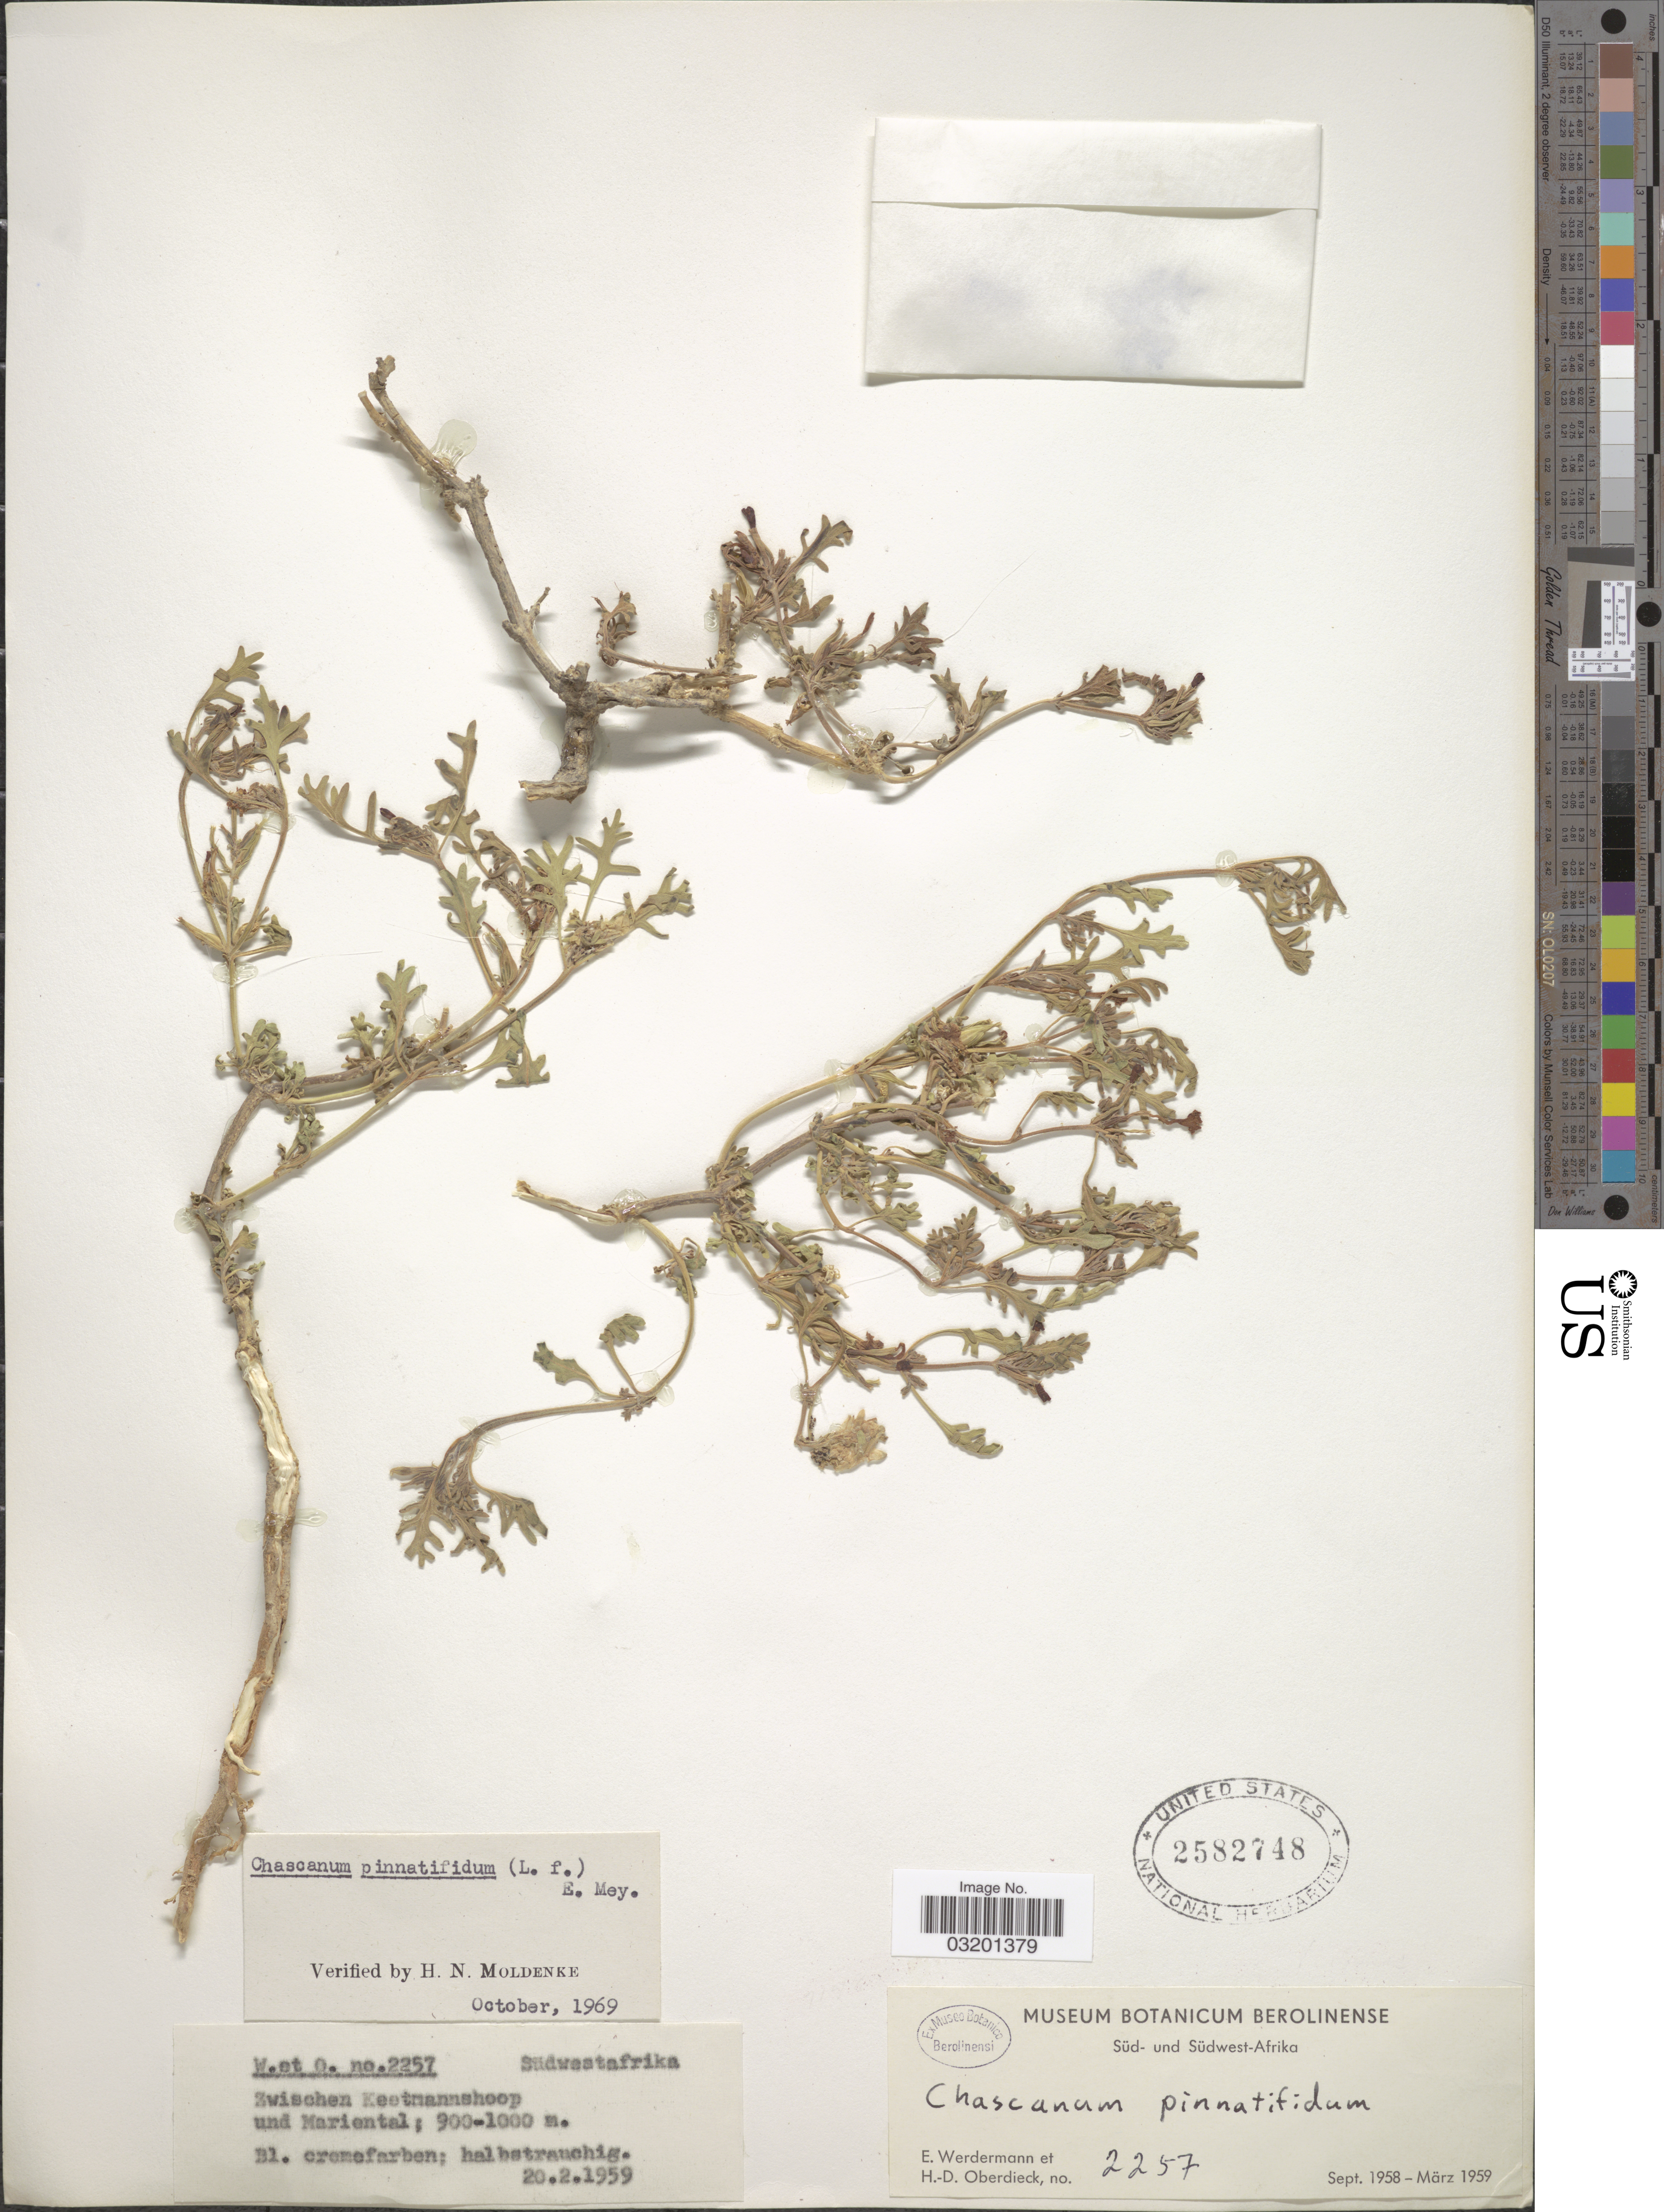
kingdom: Plantae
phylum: Tracheophyta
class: Magnoliopsida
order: Lamiales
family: Verbenaceae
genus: Chascanum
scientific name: Chascanum pinnatifidum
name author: (L. f.) E. Mey.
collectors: E. Werdermann & H. Oberdieck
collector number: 2257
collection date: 1959-02-20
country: Namibia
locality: Südwestafrika, Zwischen Keetmannshoop und Mariental.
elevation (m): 900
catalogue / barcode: US 2582748